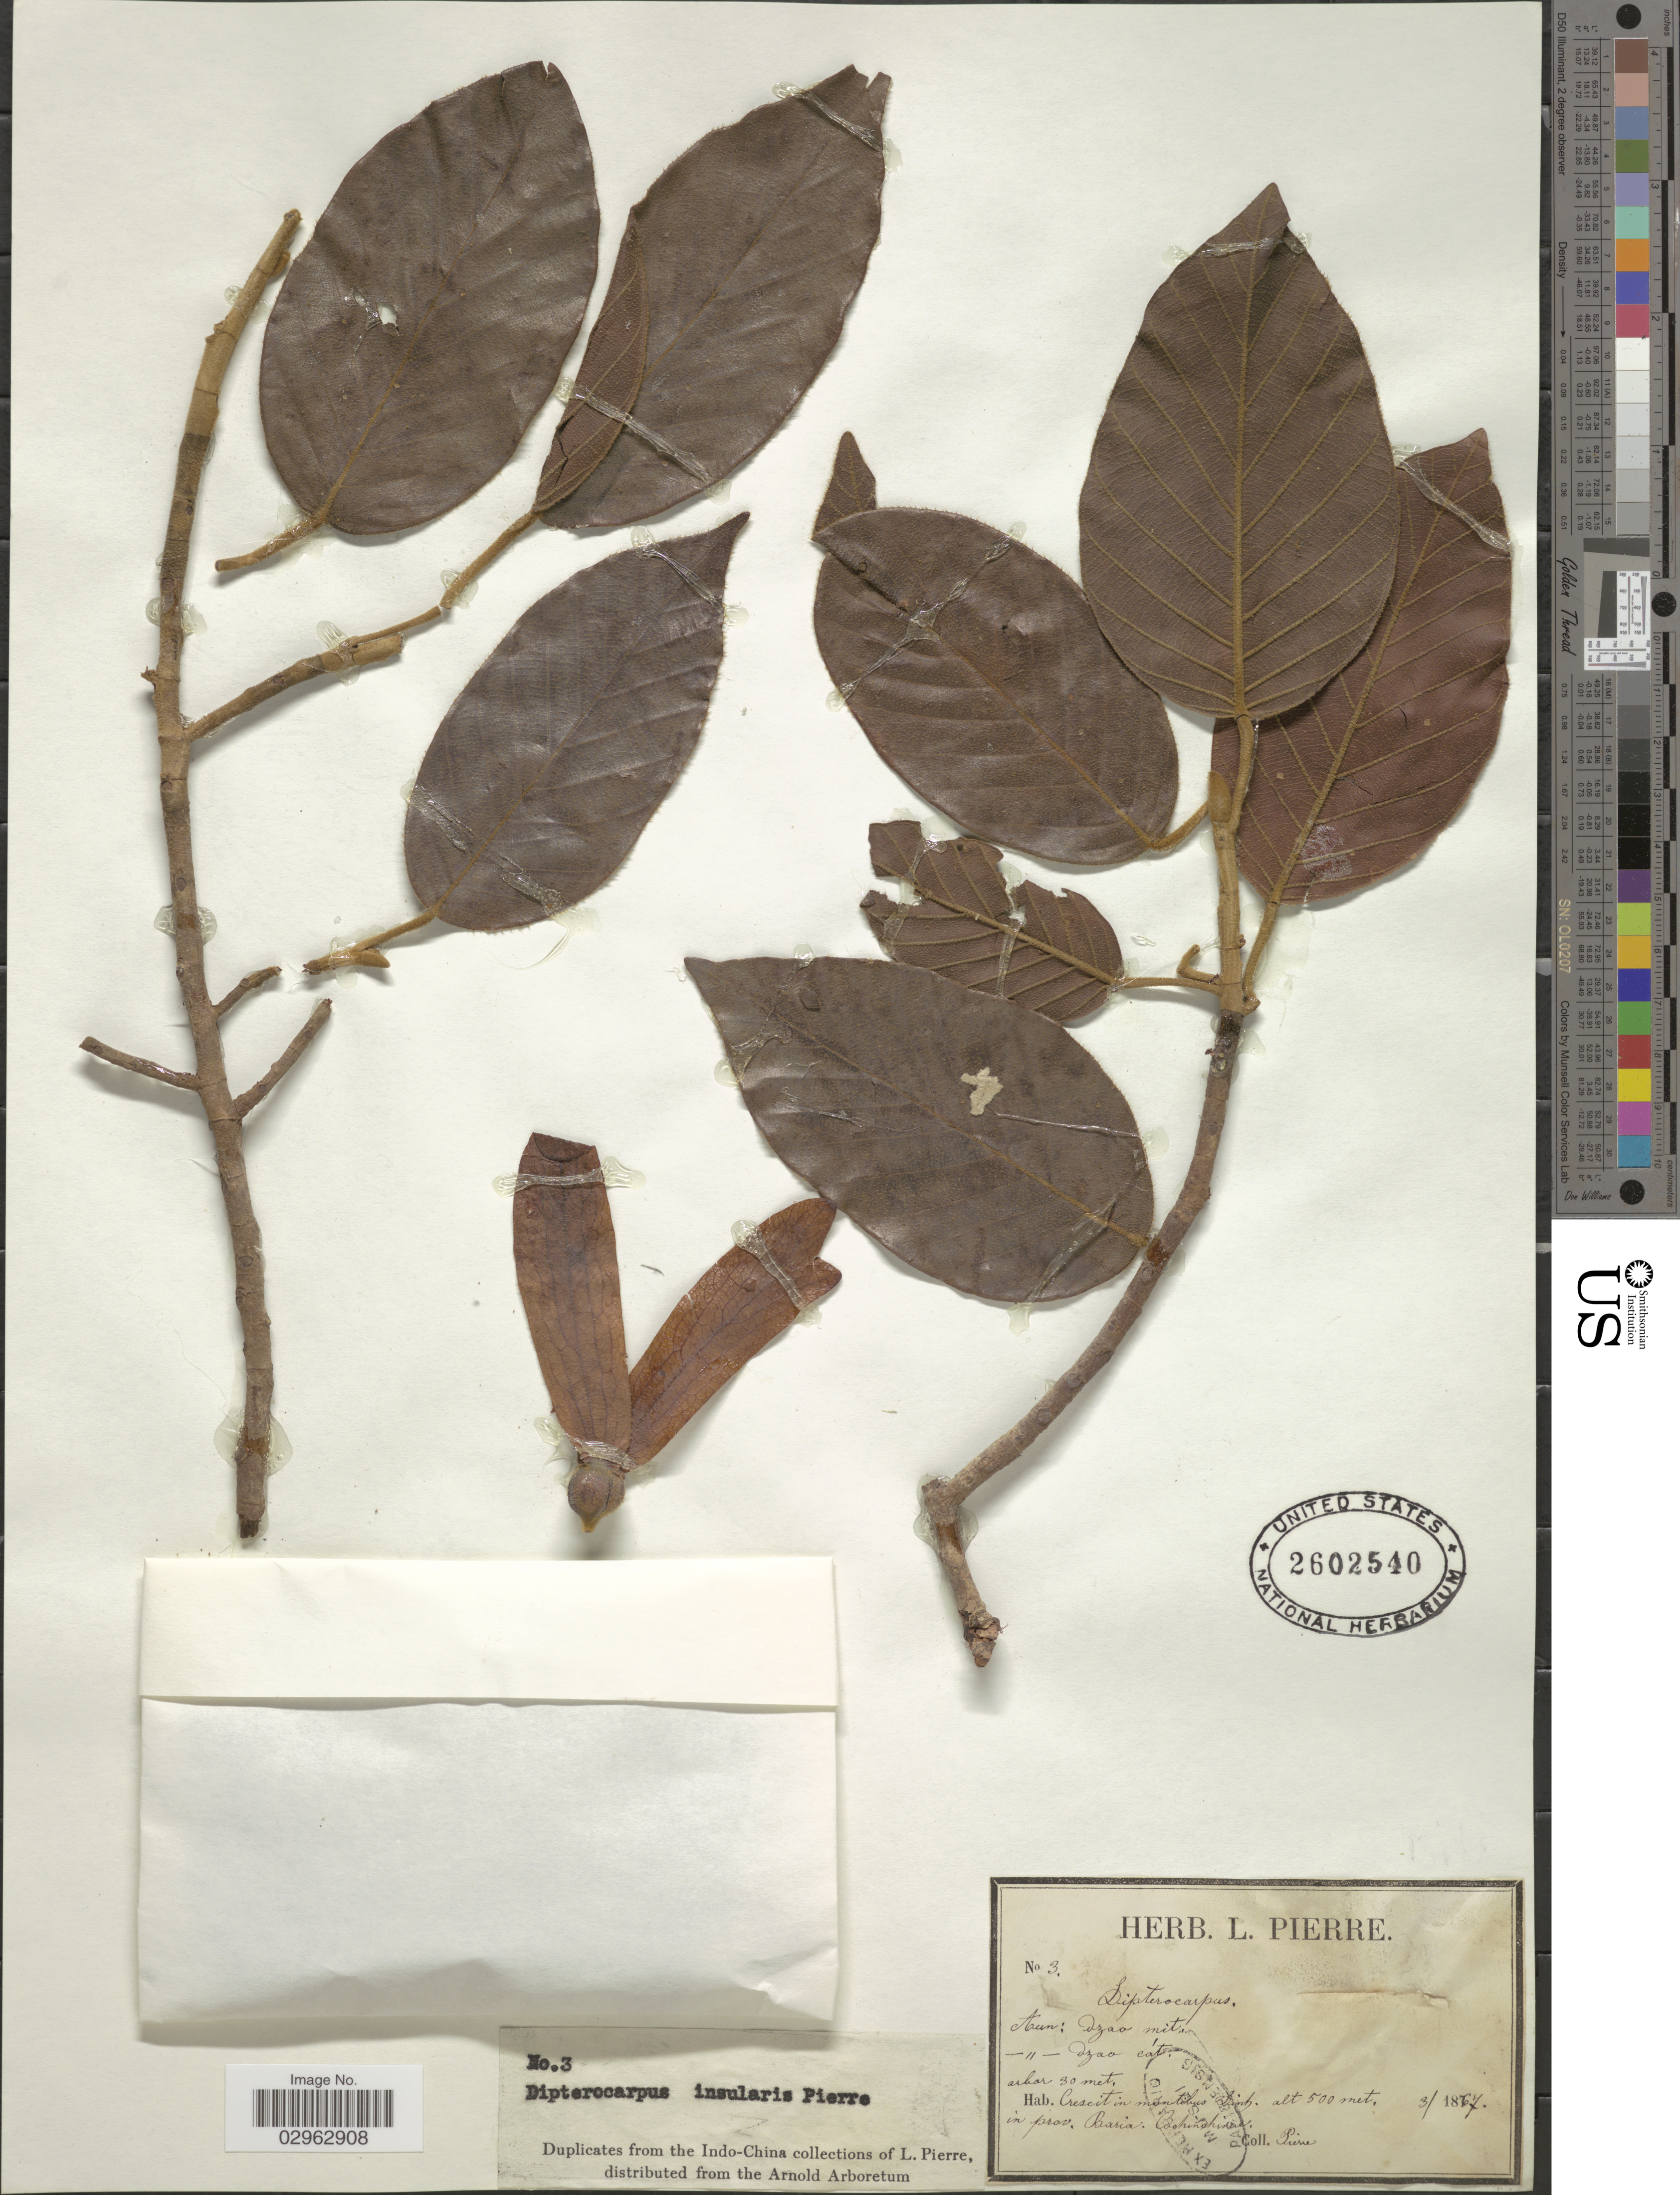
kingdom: Plantae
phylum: Tracheophyta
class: Magnoliopsida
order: Malvales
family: Dipterocarpaceae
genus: Dipterocarpus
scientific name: Dipterocarpus insularis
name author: Hance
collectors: L. Pierre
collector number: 3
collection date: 1867-03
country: Vietnam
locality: Crescit in montibus Linh in prov. Baria. Cochinchinae.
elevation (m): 500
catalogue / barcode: US 2602540